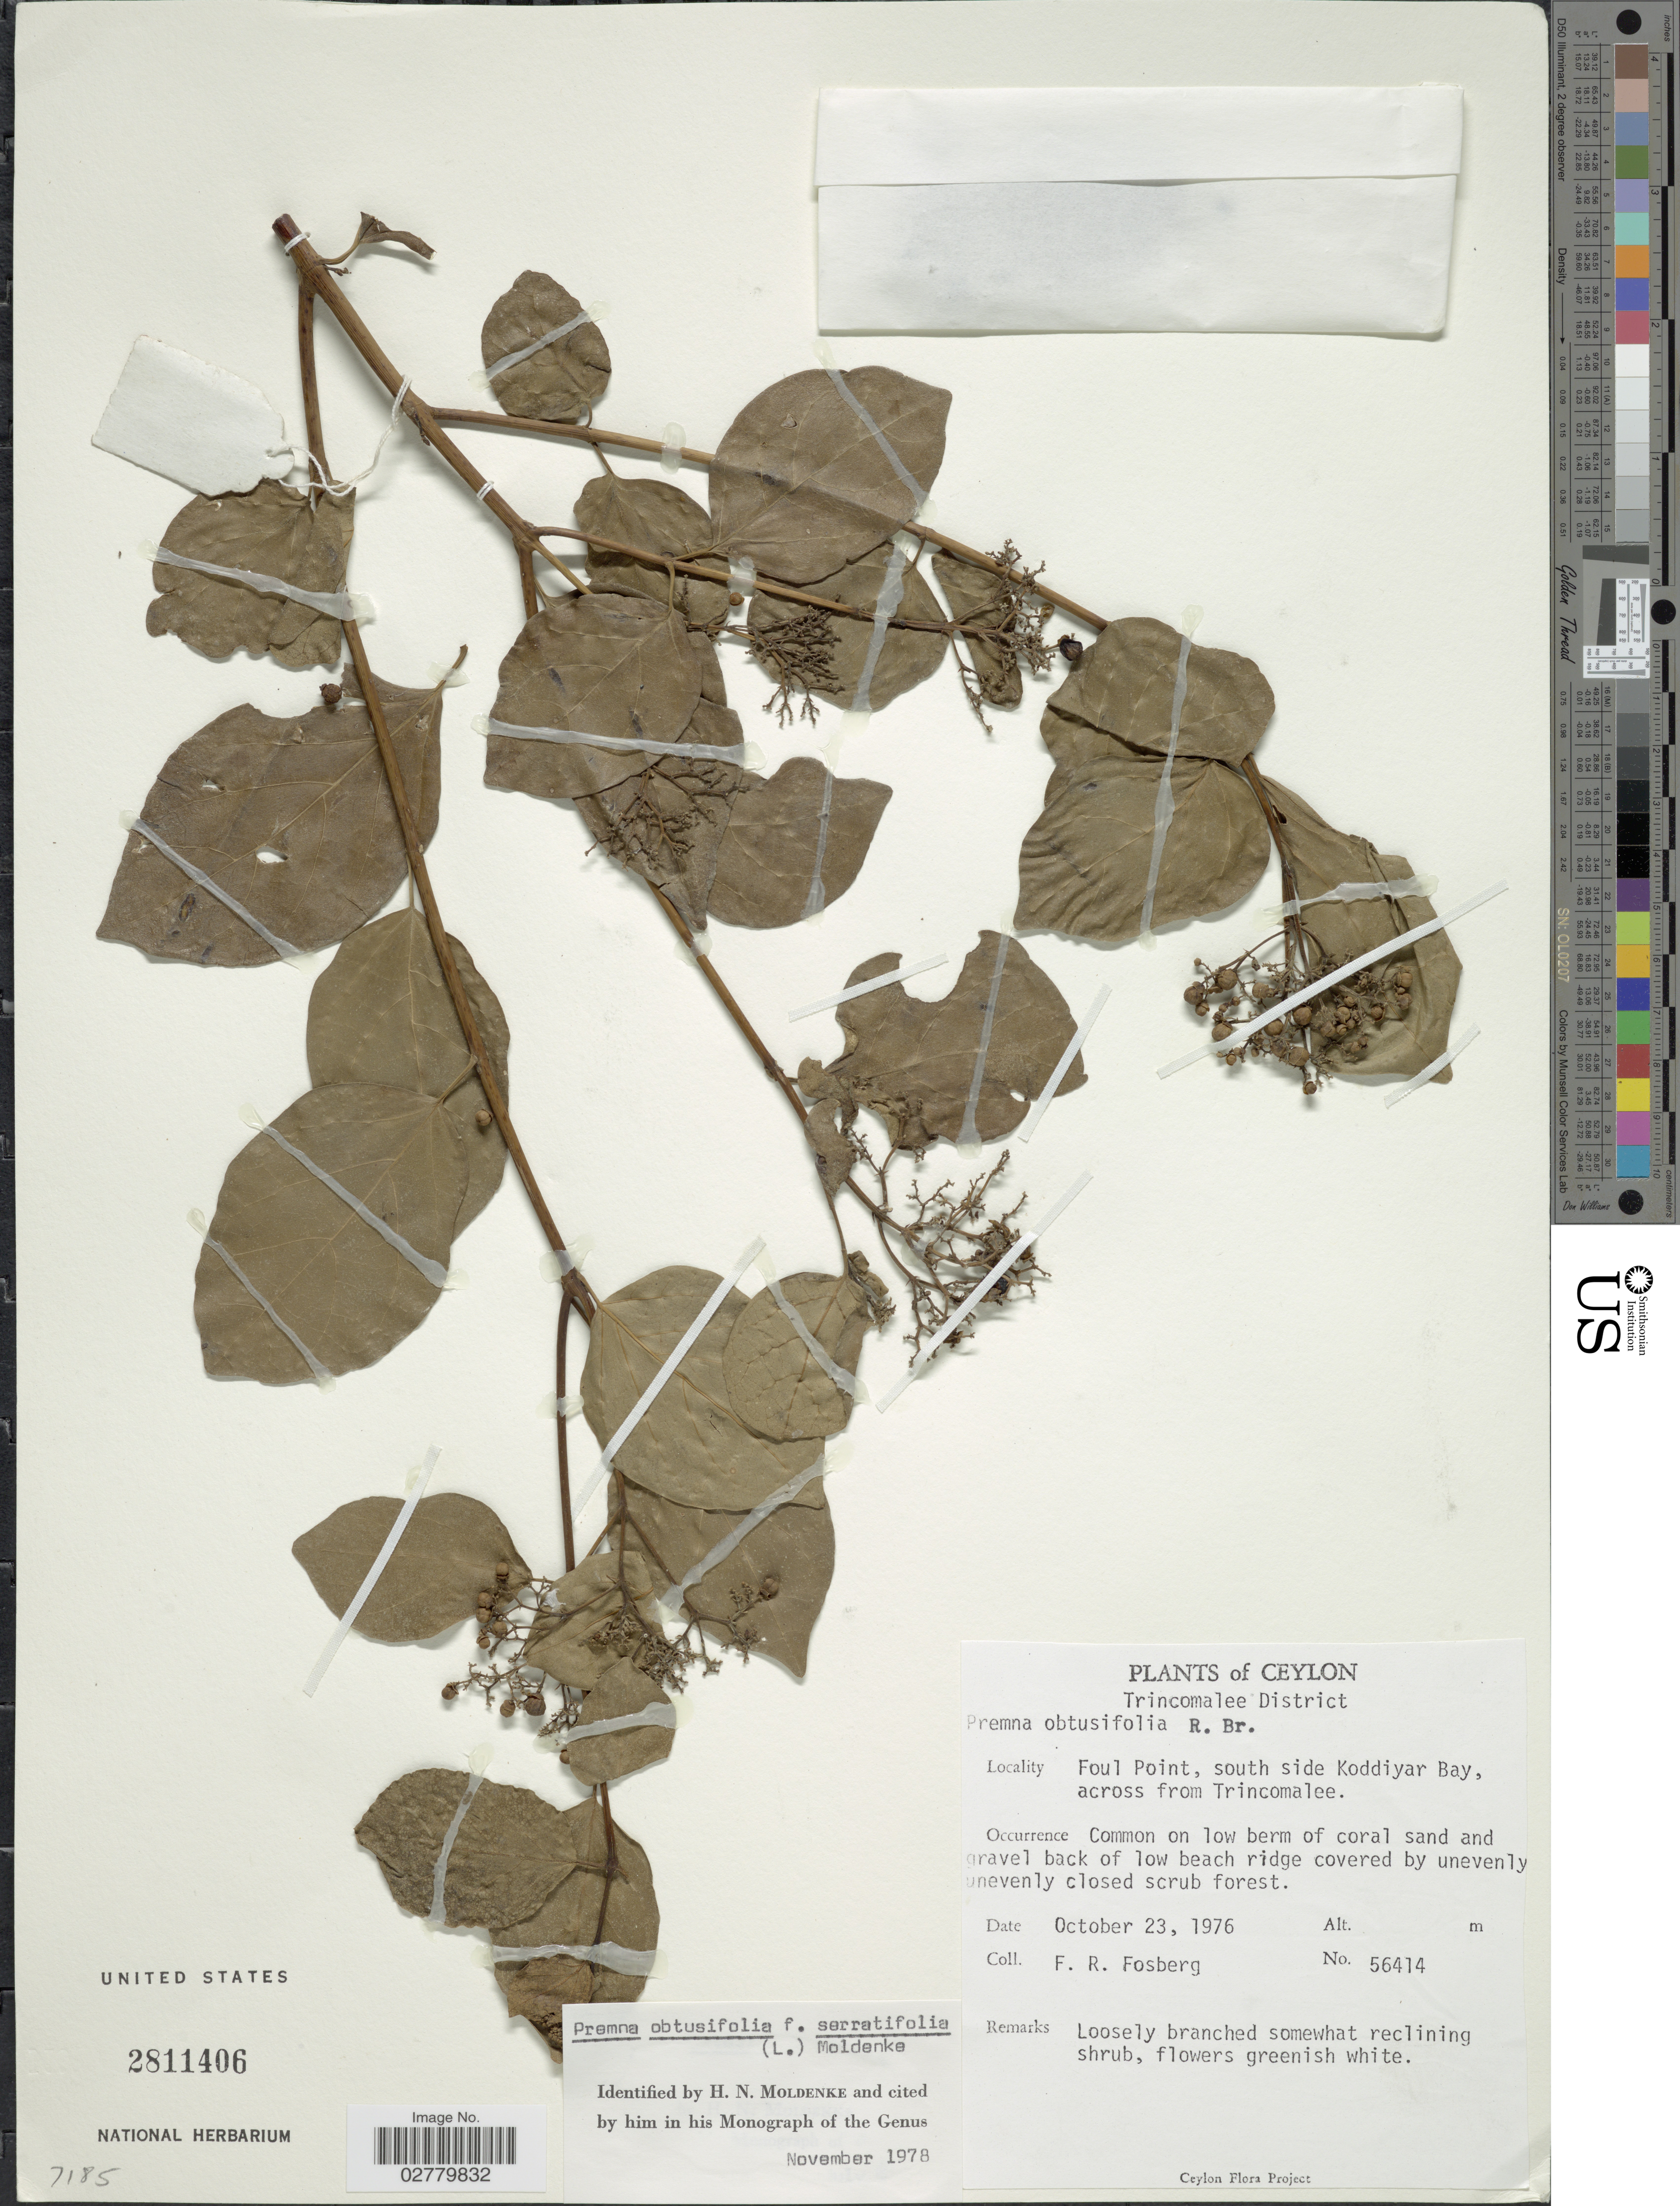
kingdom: Plantae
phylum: Tracheophyta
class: Magnoliopsida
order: Lamiales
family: Lamiaceae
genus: Premna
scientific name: Premna obtusifolia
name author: R. Br.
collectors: F. R. Fosberg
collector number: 56414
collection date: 1976-10-23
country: Sri Lanka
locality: Ceylon. Trincomalee District. Foul Point, south side Koddiyar Bay, across from Trincomalee.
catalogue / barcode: US 2811406